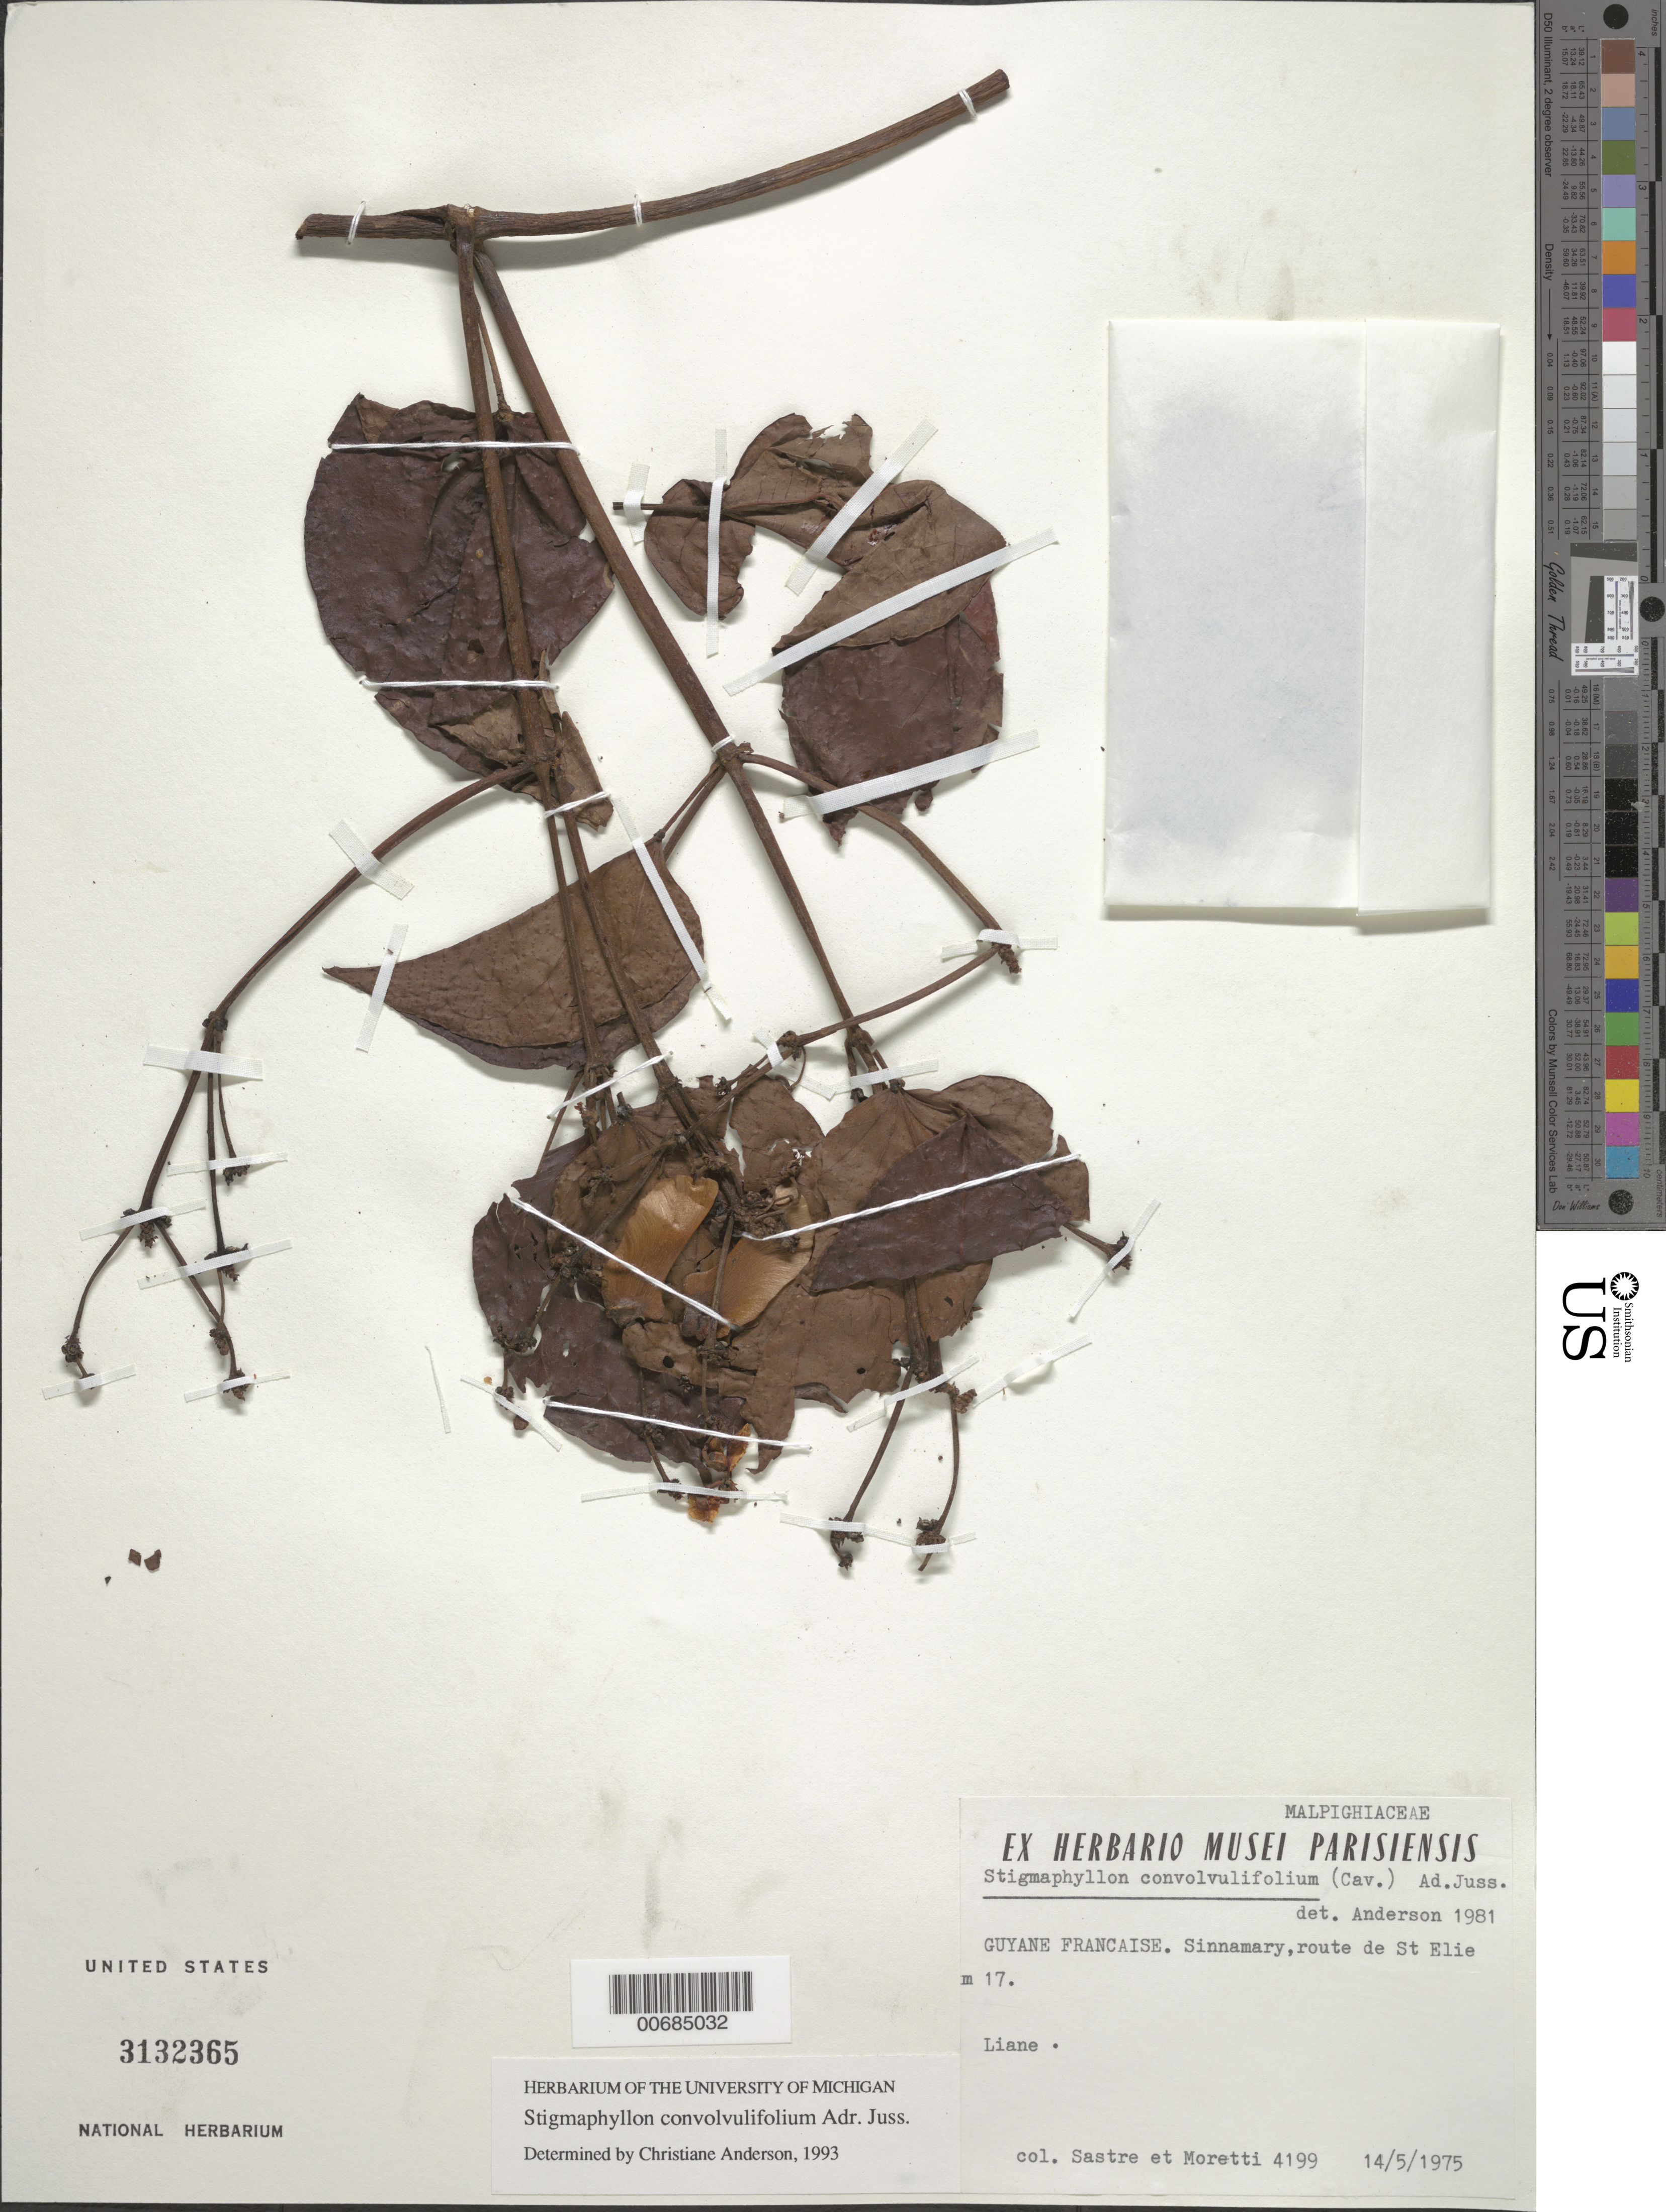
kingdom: Plantae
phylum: Tracheophyta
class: Magnoliopsida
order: Malpighiales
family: Malpighiaceae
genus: Stigmaphyllon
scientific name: Stigmaphyllon convolvulifolium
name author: A. Juss.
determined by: Anderson, C.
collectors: C. H. L. Sastre & C. Moretti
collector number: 4199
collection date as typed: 14-May-75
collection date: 1975-05-14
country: French Guiana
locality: Sinnamary, Route de Ste. Elie, km 17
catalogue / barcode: US 3132365